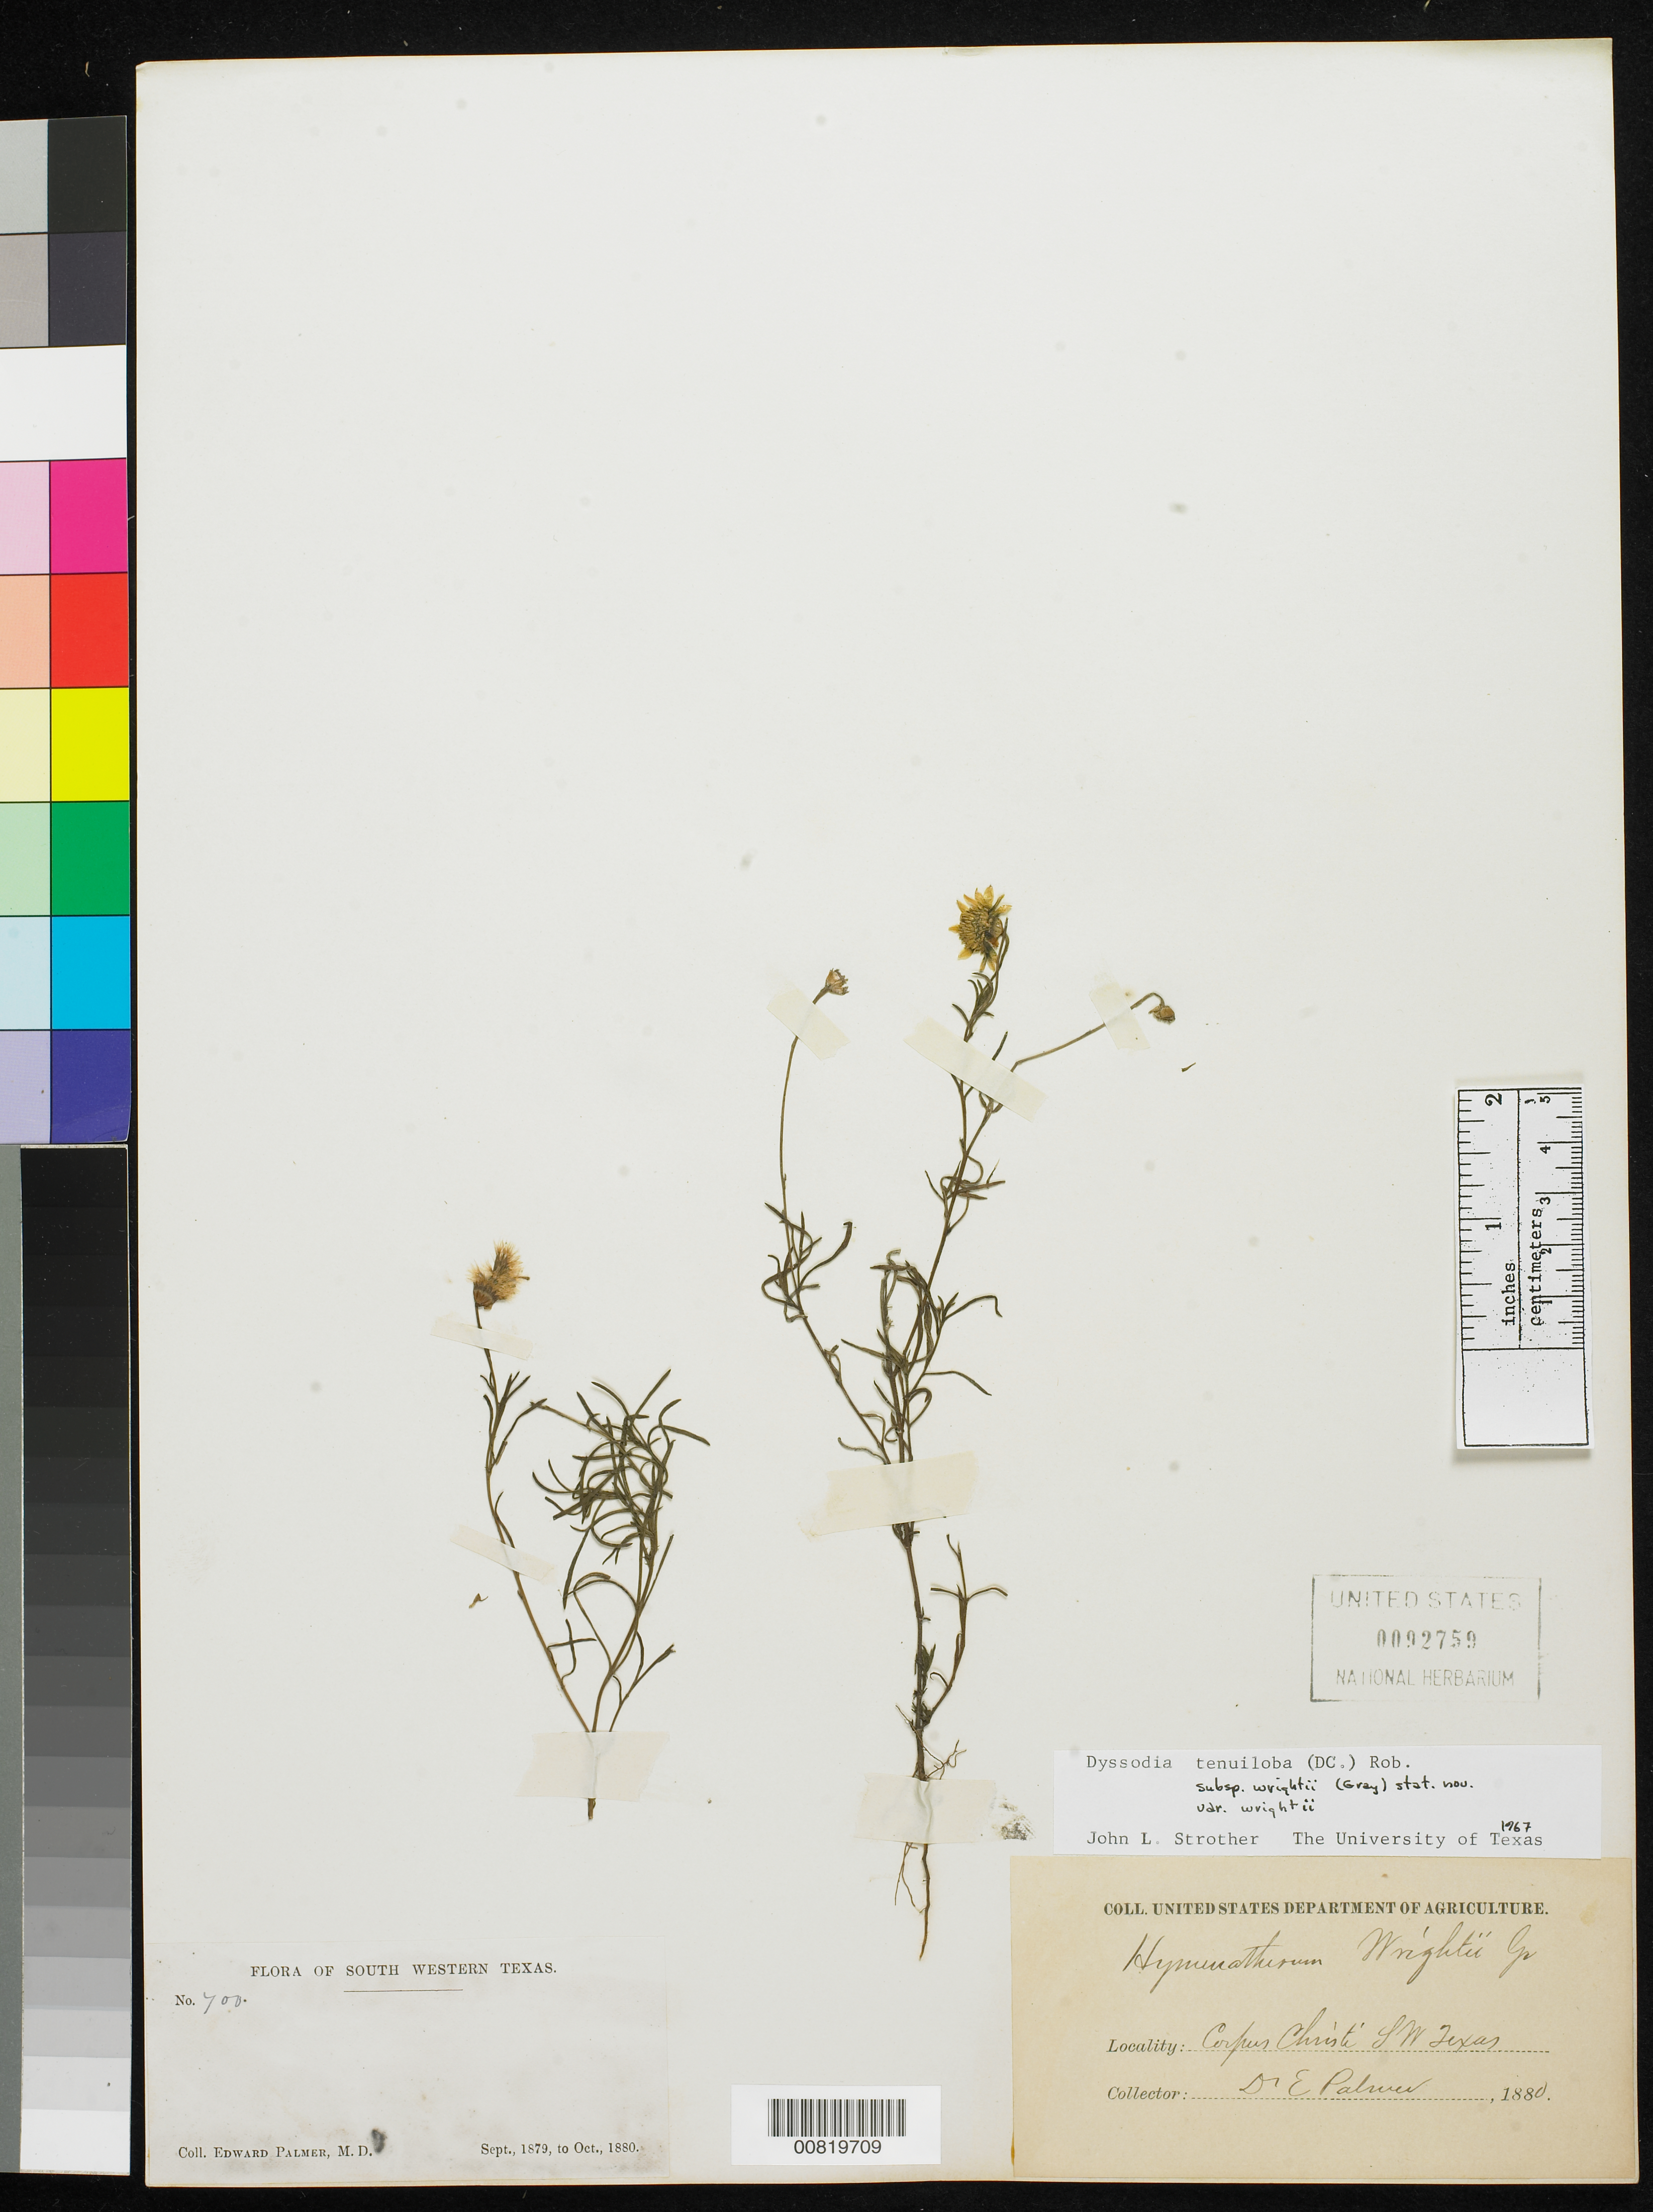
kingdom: Plantae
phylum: Tracheophyta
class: Magnoliopsida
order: Asterales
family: Asteraceae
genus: Thymophylla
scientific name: Thymophylla tenuiloba var. wrightii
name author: (A. Gray) Strother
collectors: E. Palmer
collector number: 700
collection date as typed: Sep 1879 to -- Oct 1880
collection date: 1879-09/1880-10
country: United States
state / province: Texas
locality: Corpus Christi, SW Texas.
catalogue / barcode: US 92759